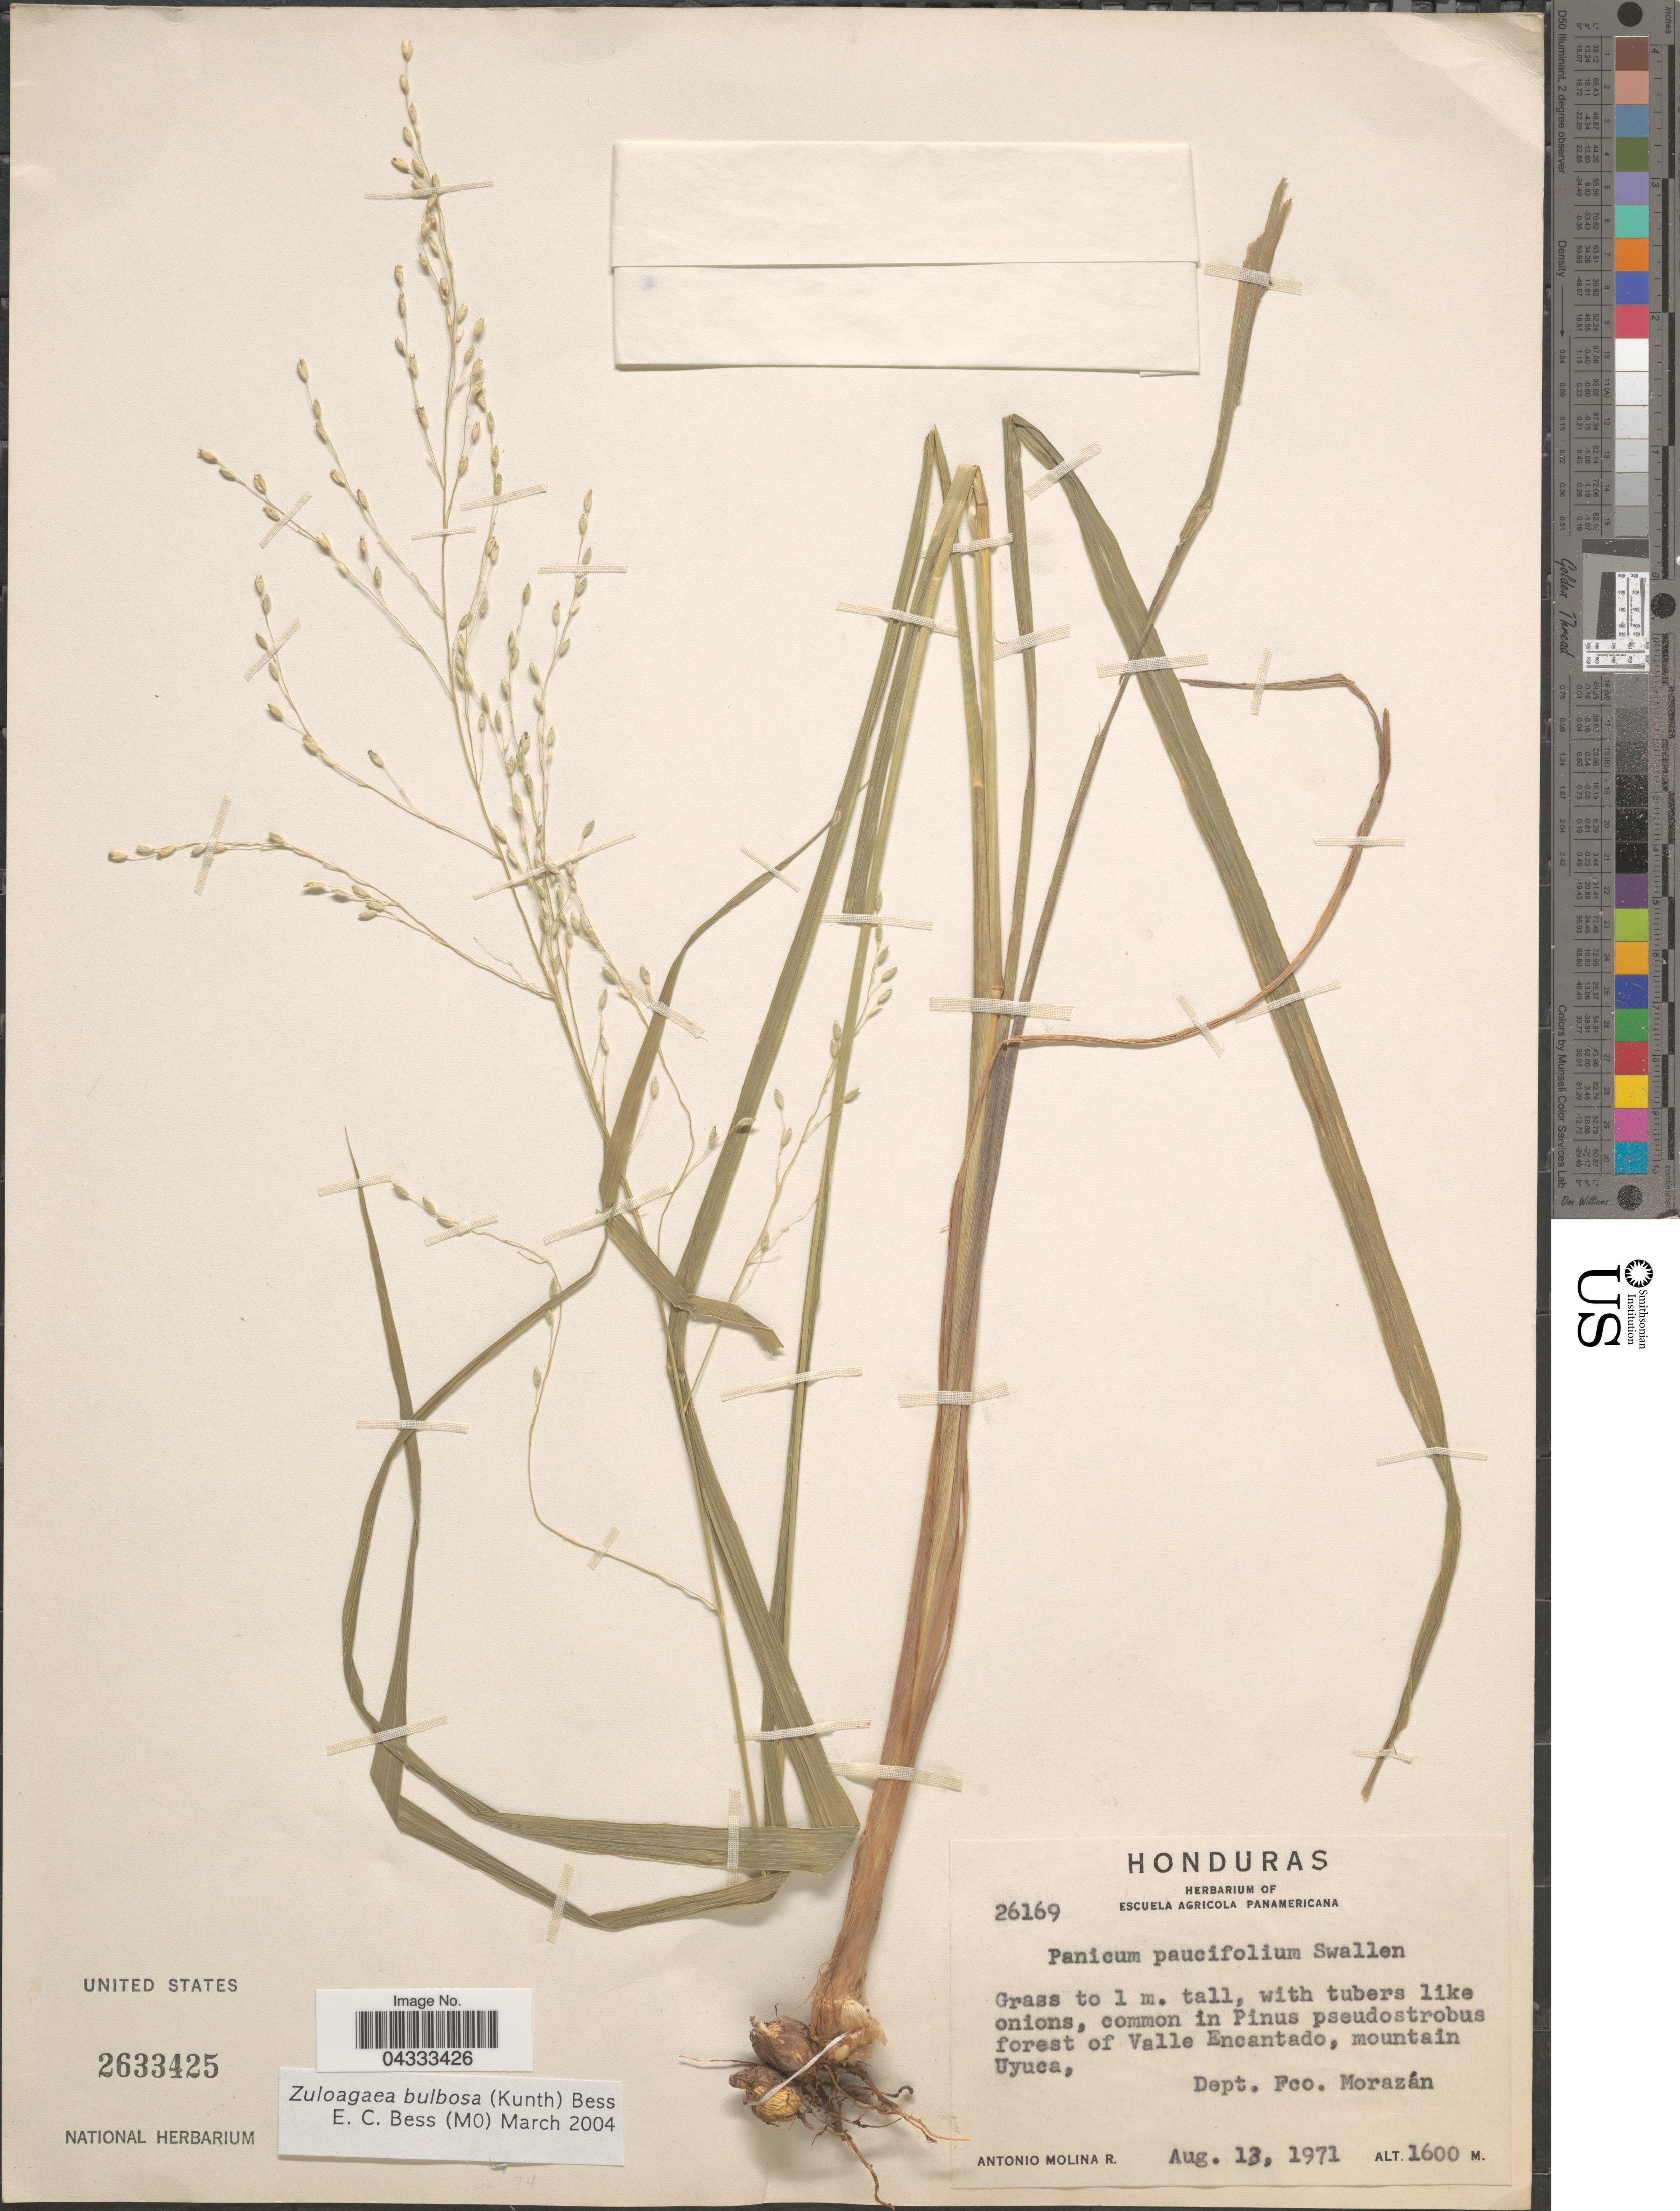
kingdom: Plantae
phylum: Tracheophyta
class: Liliopsida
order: Poales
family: Poaceae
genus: Zuloagaea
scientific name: Zuloagaea bulbosa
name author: (Kunth) E. Bess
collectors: A. Molina R.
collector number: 26169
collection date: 1971-08-13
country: Honduras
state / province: Fco. Morazán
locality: Common in Pinus pseudostrobus forest of Valle Encantado, mountain Uyuca, Dept. Fco. Morazán.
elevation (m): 1600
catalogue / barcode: US 2633425